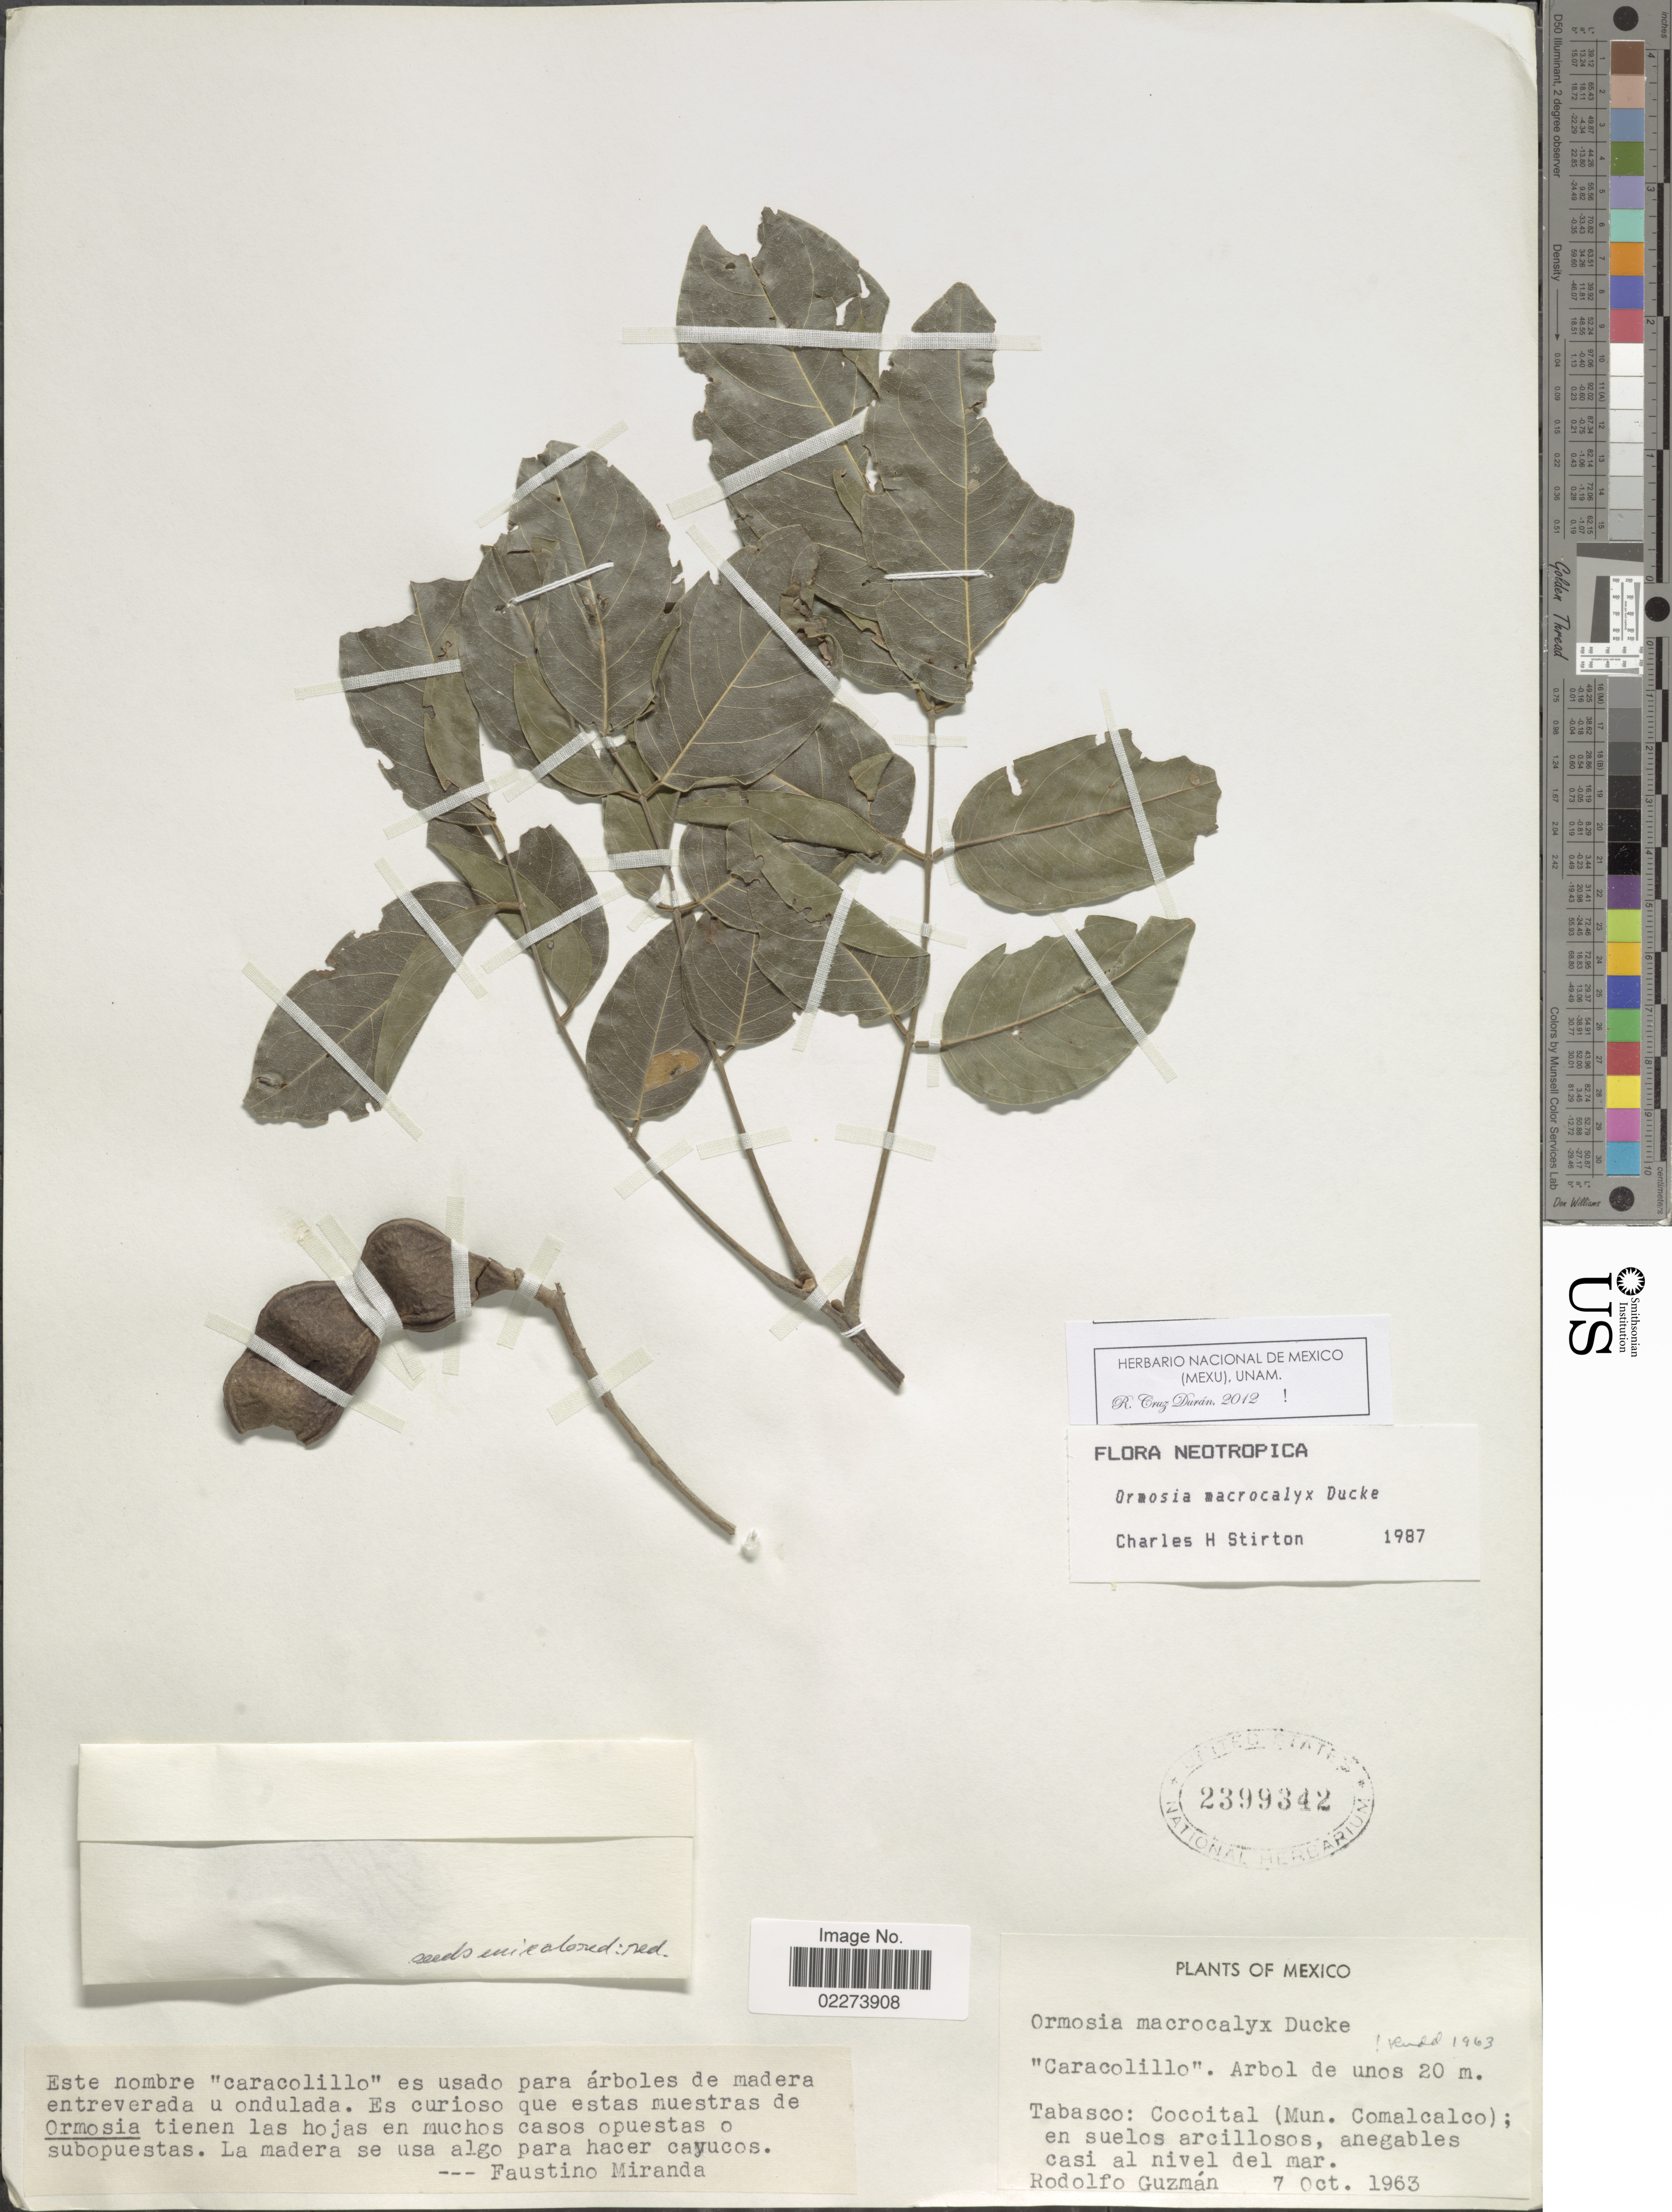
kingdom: Plantae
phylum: Tracheophyta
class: Magnoliopsida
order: Fabales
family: Fabaceae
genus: Ormosia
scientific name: Ormosia macrocalyx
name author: Ducke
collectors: R. Guzmán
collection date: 1963-10-07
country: Mexico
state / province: Tabasco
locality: Tabasco: Cocoital (Mun. Comalcalco): en suelos arcillosos, anegables casi al nivel del mar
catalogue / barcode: US 2399342